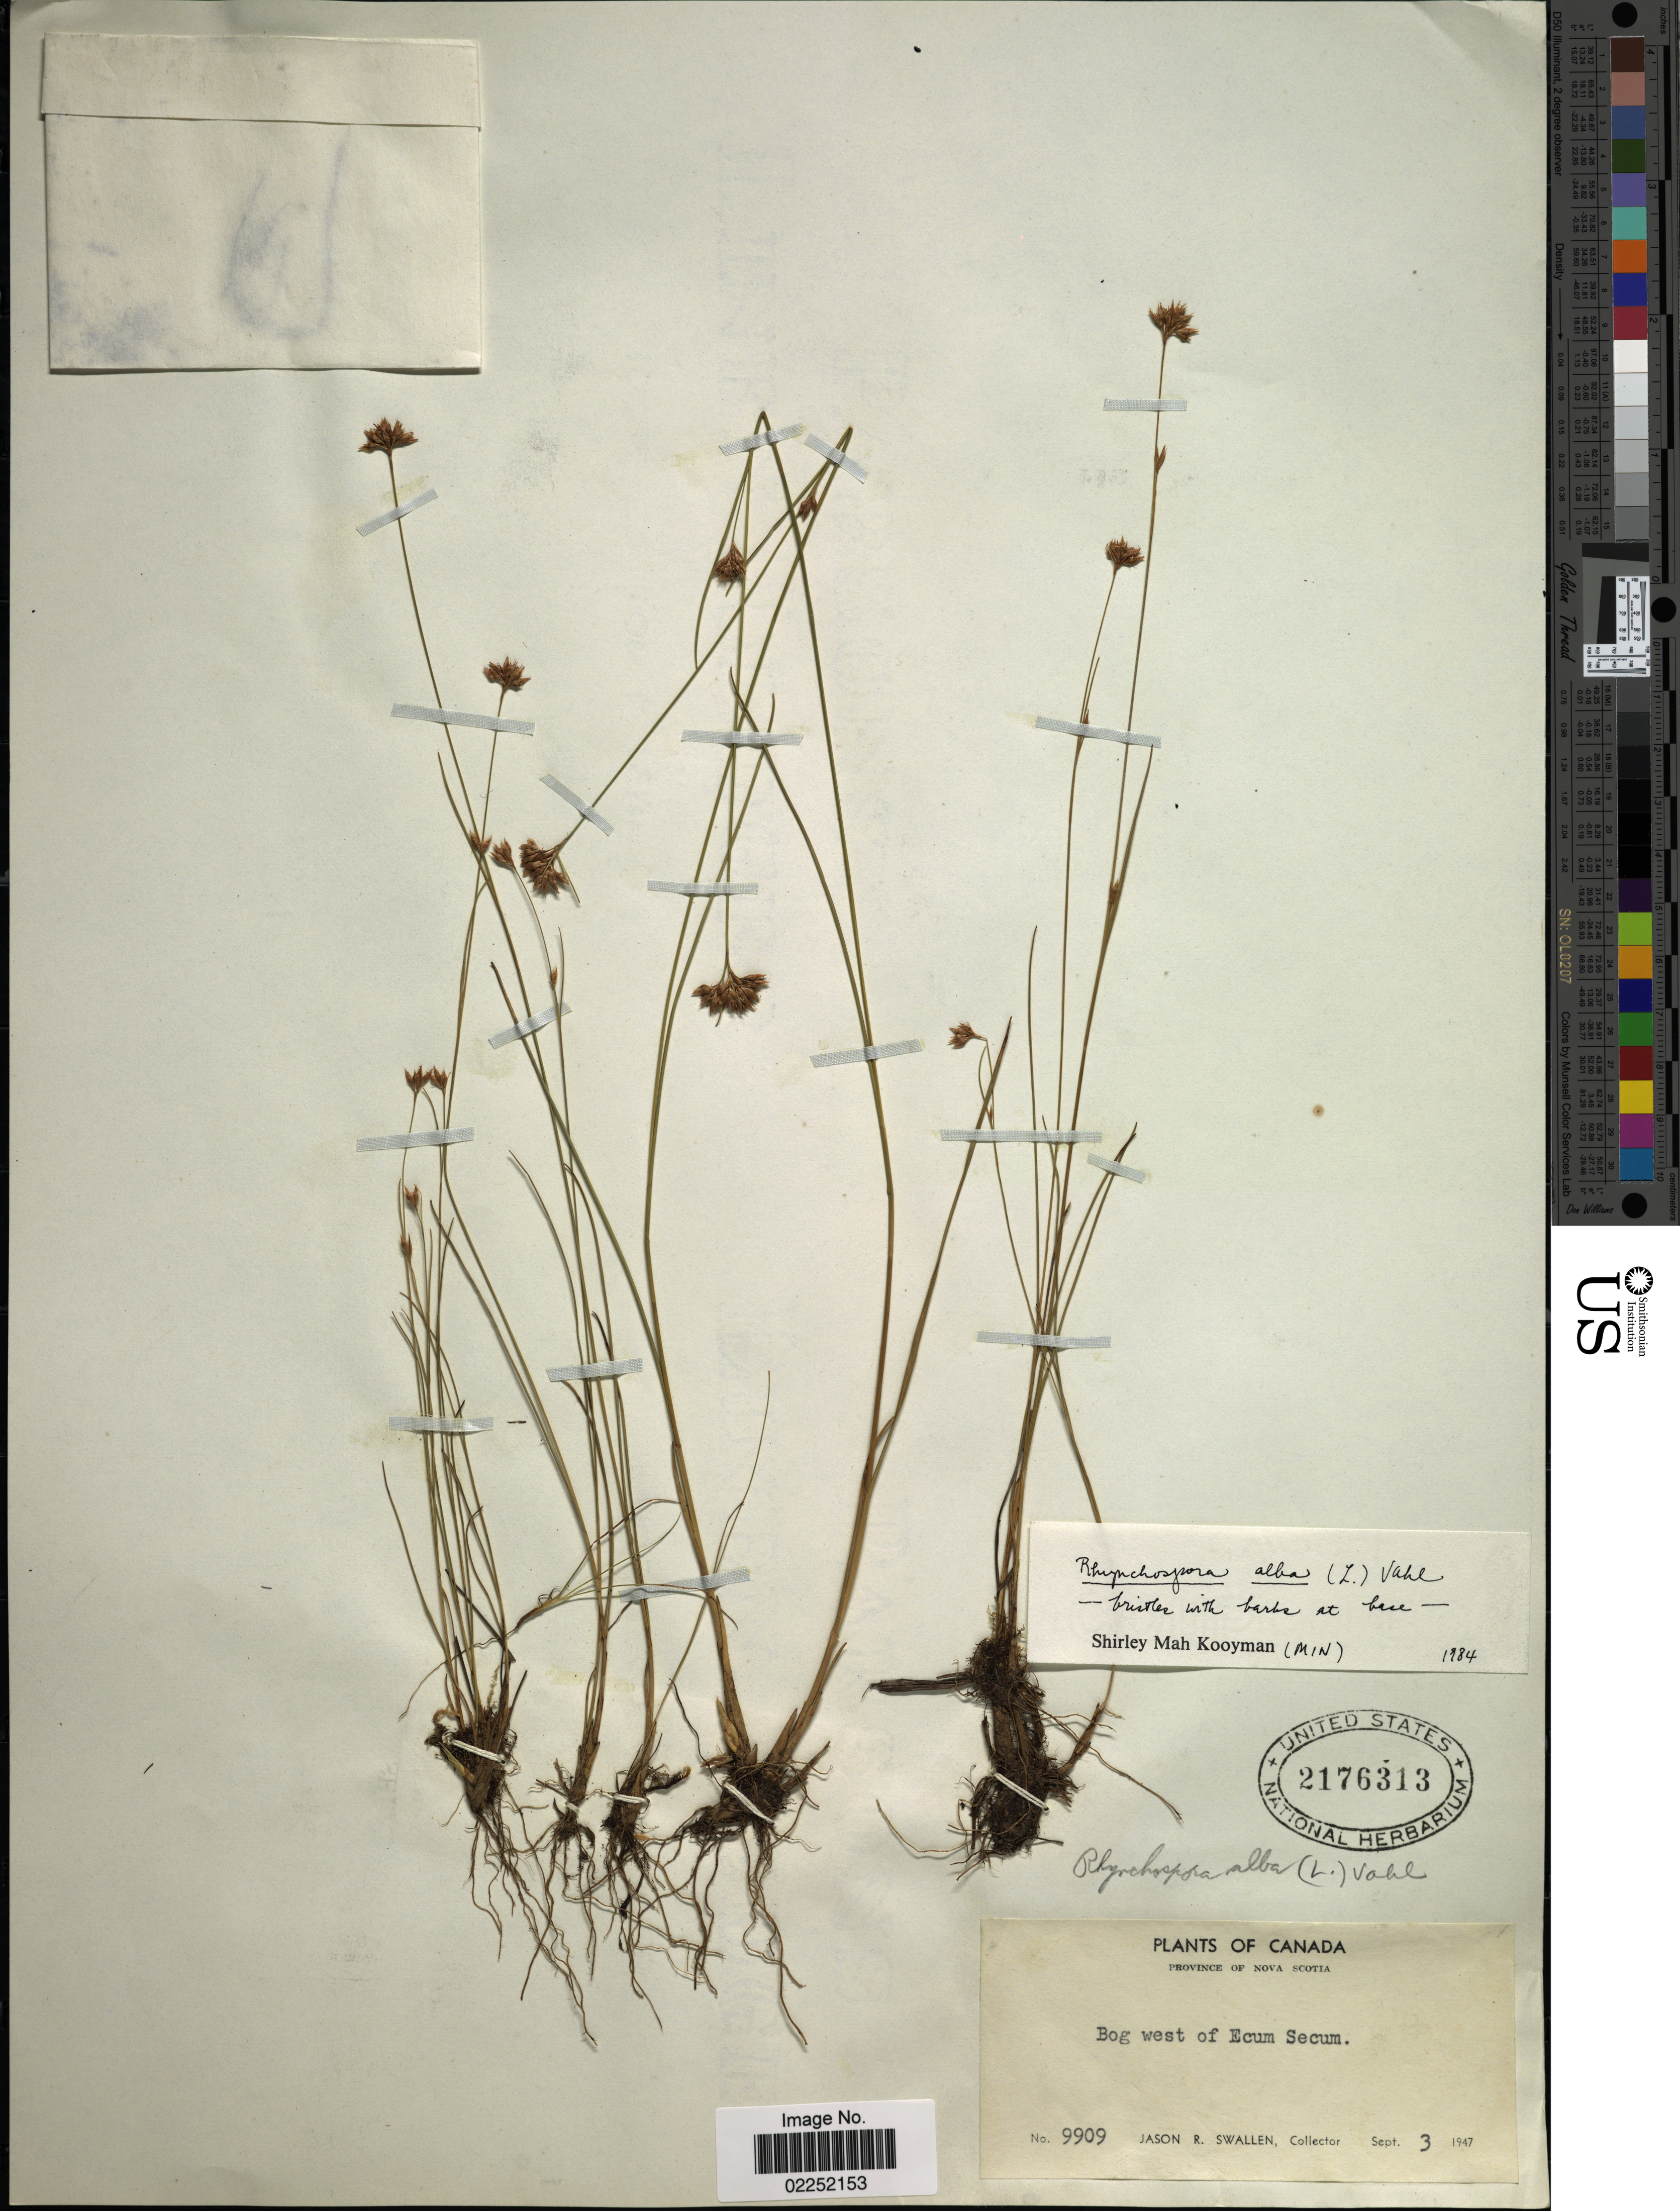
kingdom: Plantae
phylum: Tracheophyta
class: Liliopsida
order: Poales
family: Cyperaceae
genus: Rhynchospora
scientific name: Rhynchospora alba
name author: (L.) Vahl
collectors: J. R. Swallen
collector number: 9909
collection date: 1947-09-03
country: Canada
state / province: Nova Scotia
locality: Bog west of Ecum Secum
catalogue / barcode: US 2176313